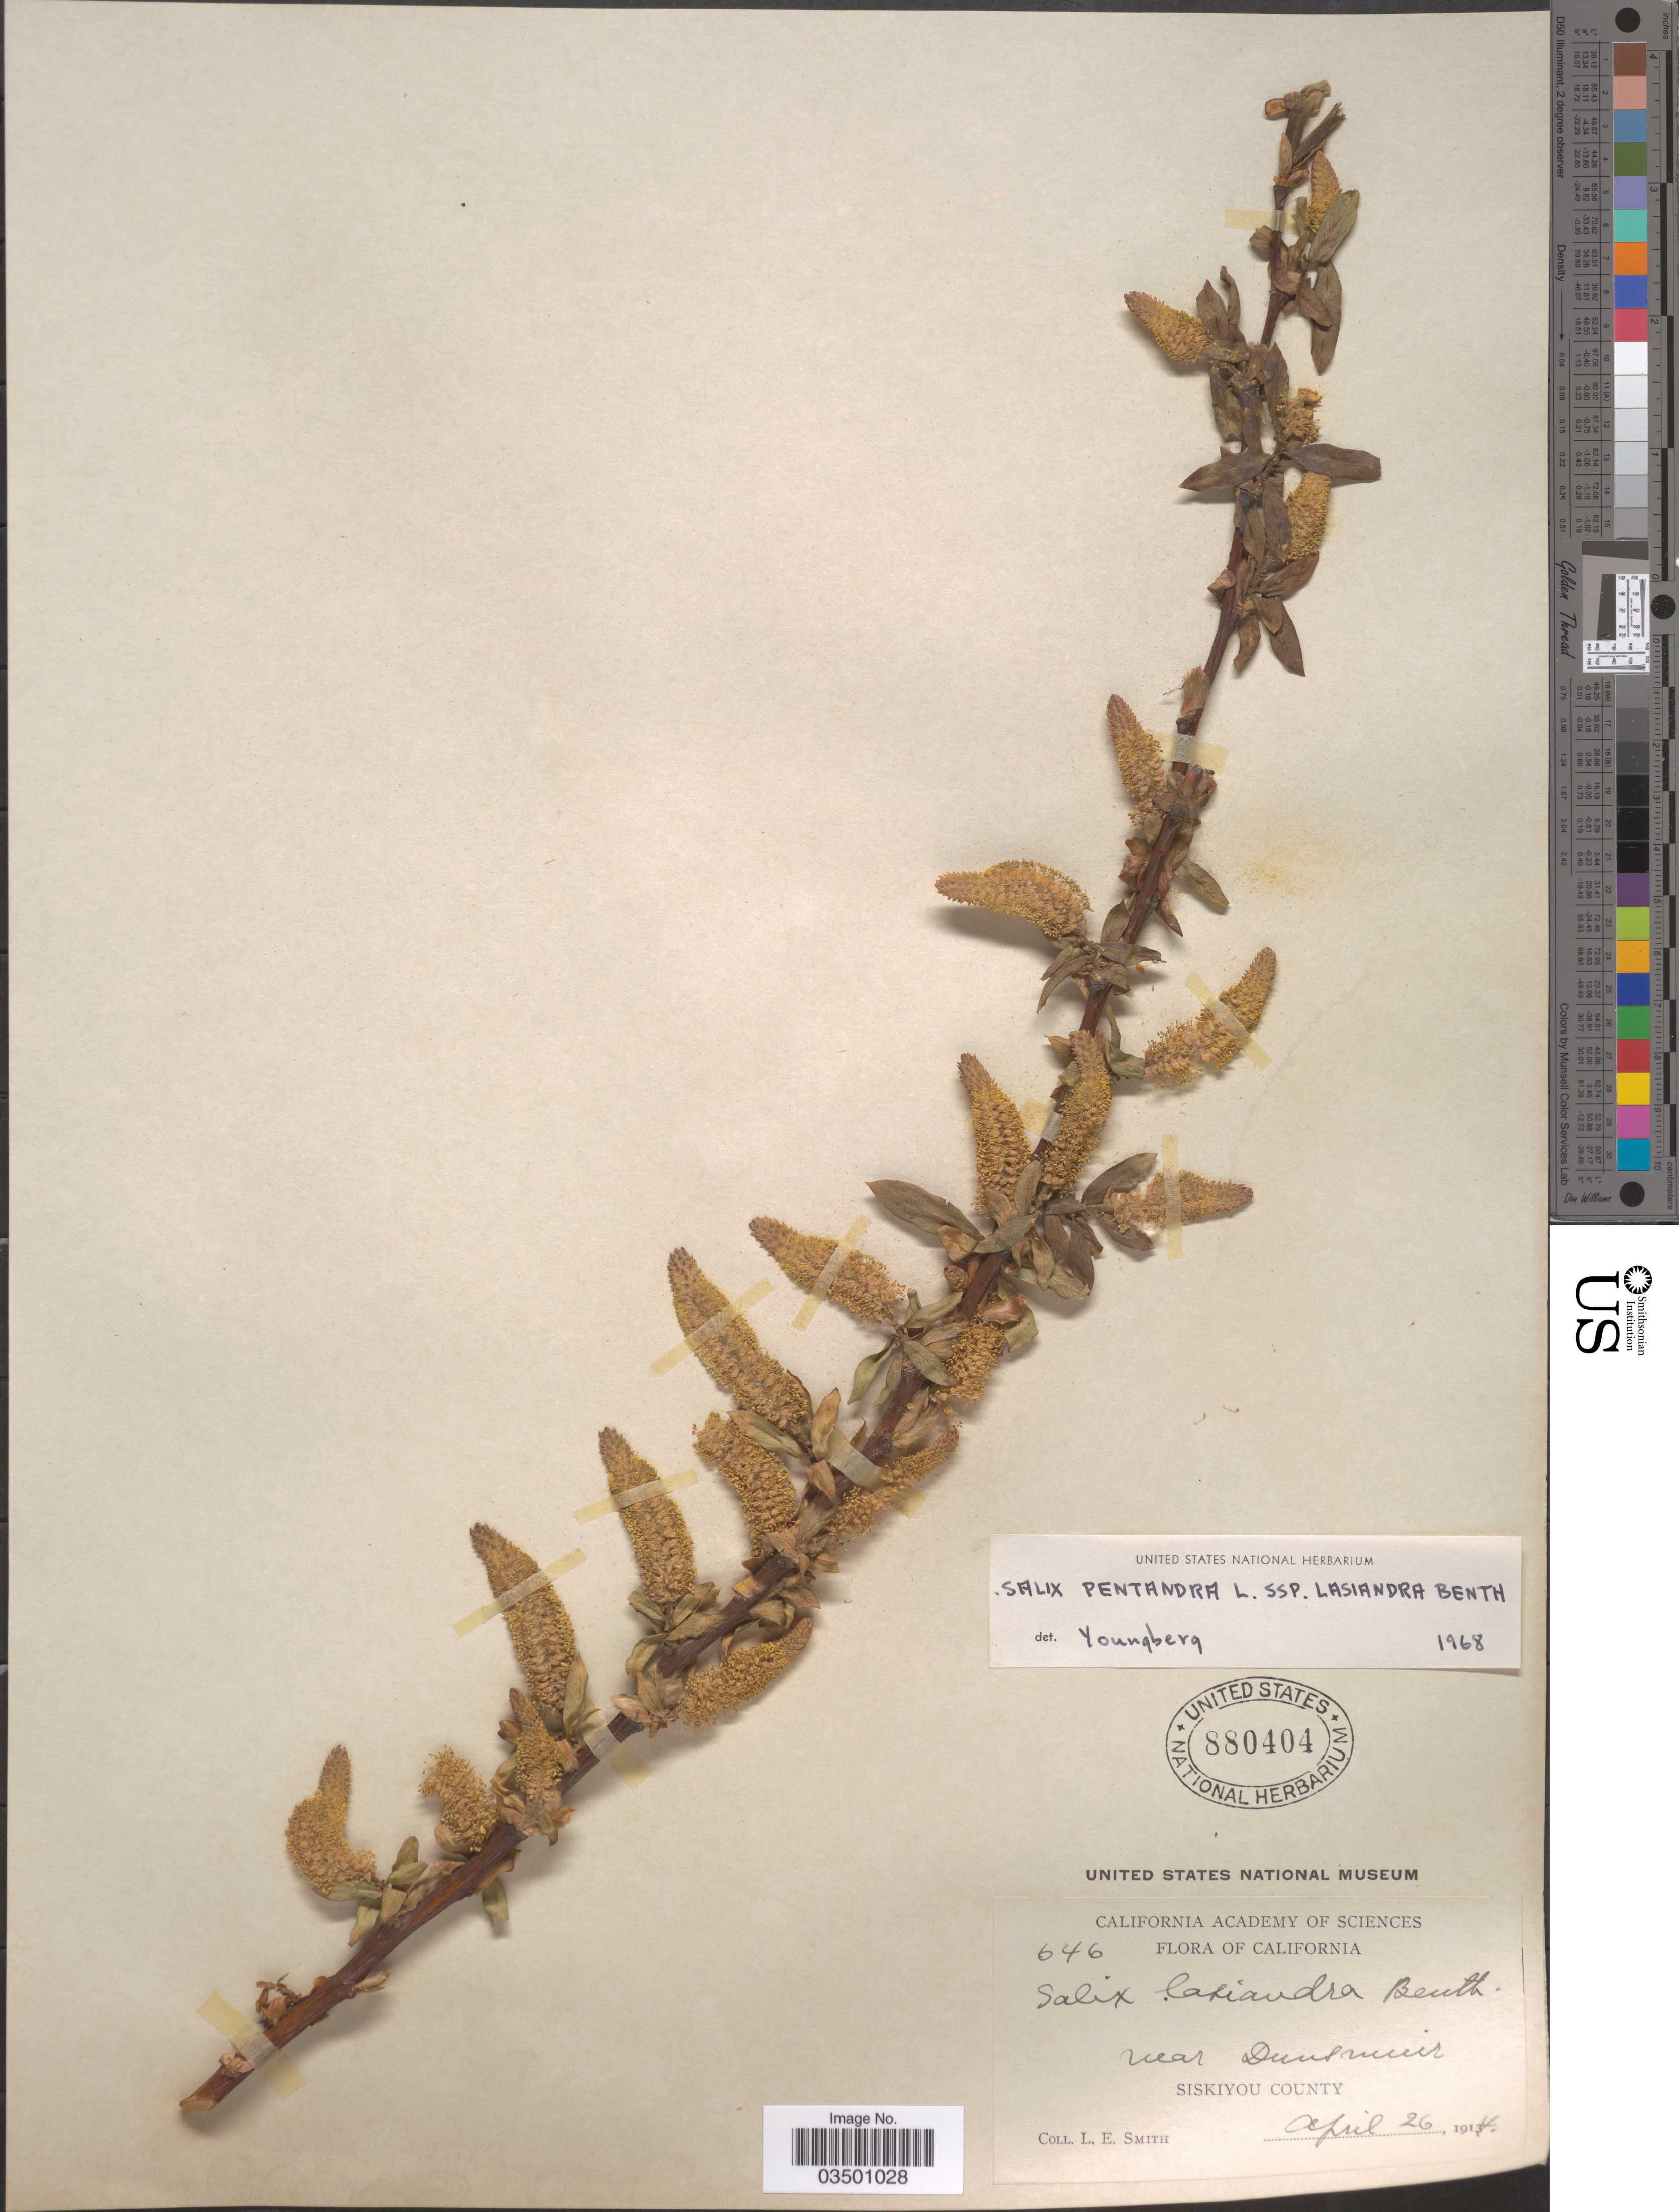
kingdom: Plantae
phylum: Tracheophyta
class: Magnoliopsida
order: Malpighiales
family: Salicaceae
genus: Salix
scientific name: Salix lasiandra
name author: Benth.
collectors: L. E. Smith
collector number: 646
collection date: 1914-04-26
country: United States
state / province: California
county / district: Siskiyou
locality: Near Dunsmuir. Siskiyou County.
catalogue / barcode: US 880404